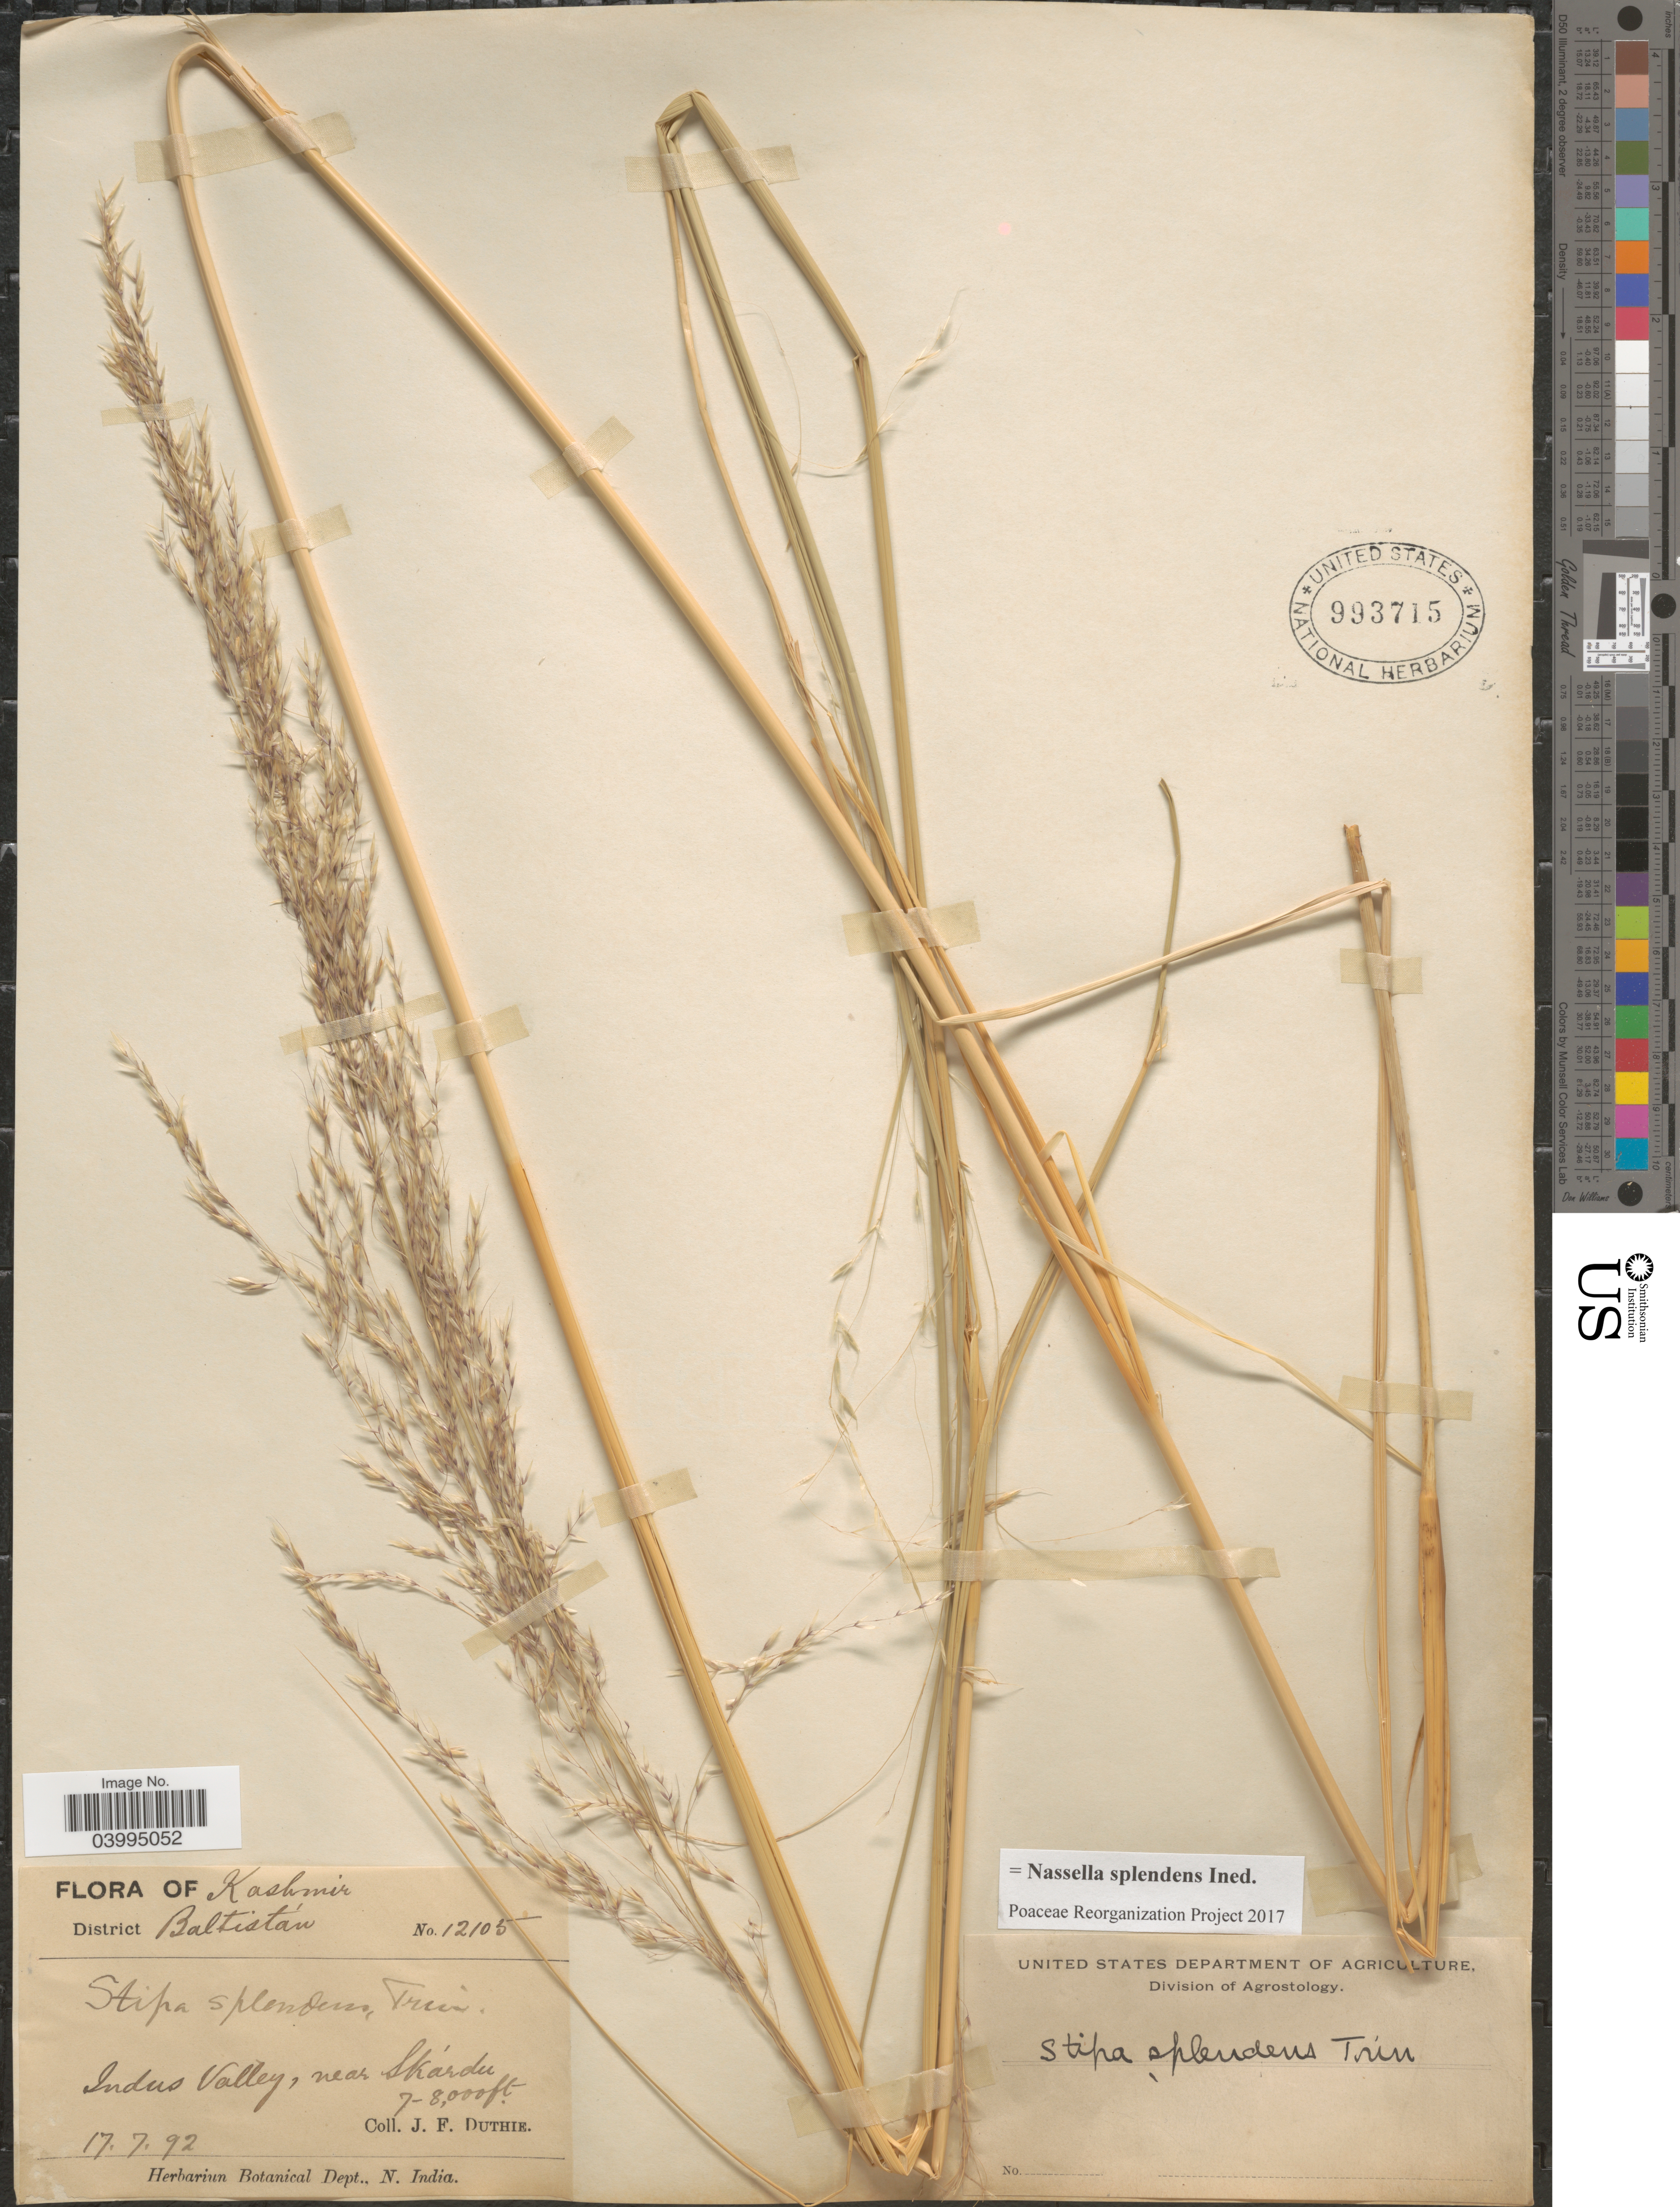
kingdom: Plantae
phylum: Tracheophyta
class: Liliopsida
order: Poales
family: Poaceae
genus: Neotrinia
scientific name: Neotrinia splendens (Trin.) M. Nobis, P.D. Gudkova & A. Nowak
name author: (Trin.)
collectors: J. F. Duthie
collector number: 12105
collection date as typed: Transcribed d/m/y: 17/7/92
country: India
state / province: Jammu and Kashmir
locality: Kashmir. District Baltistán. Indus Valley, near Skárdu.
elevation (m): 2134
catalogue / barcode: US 993715